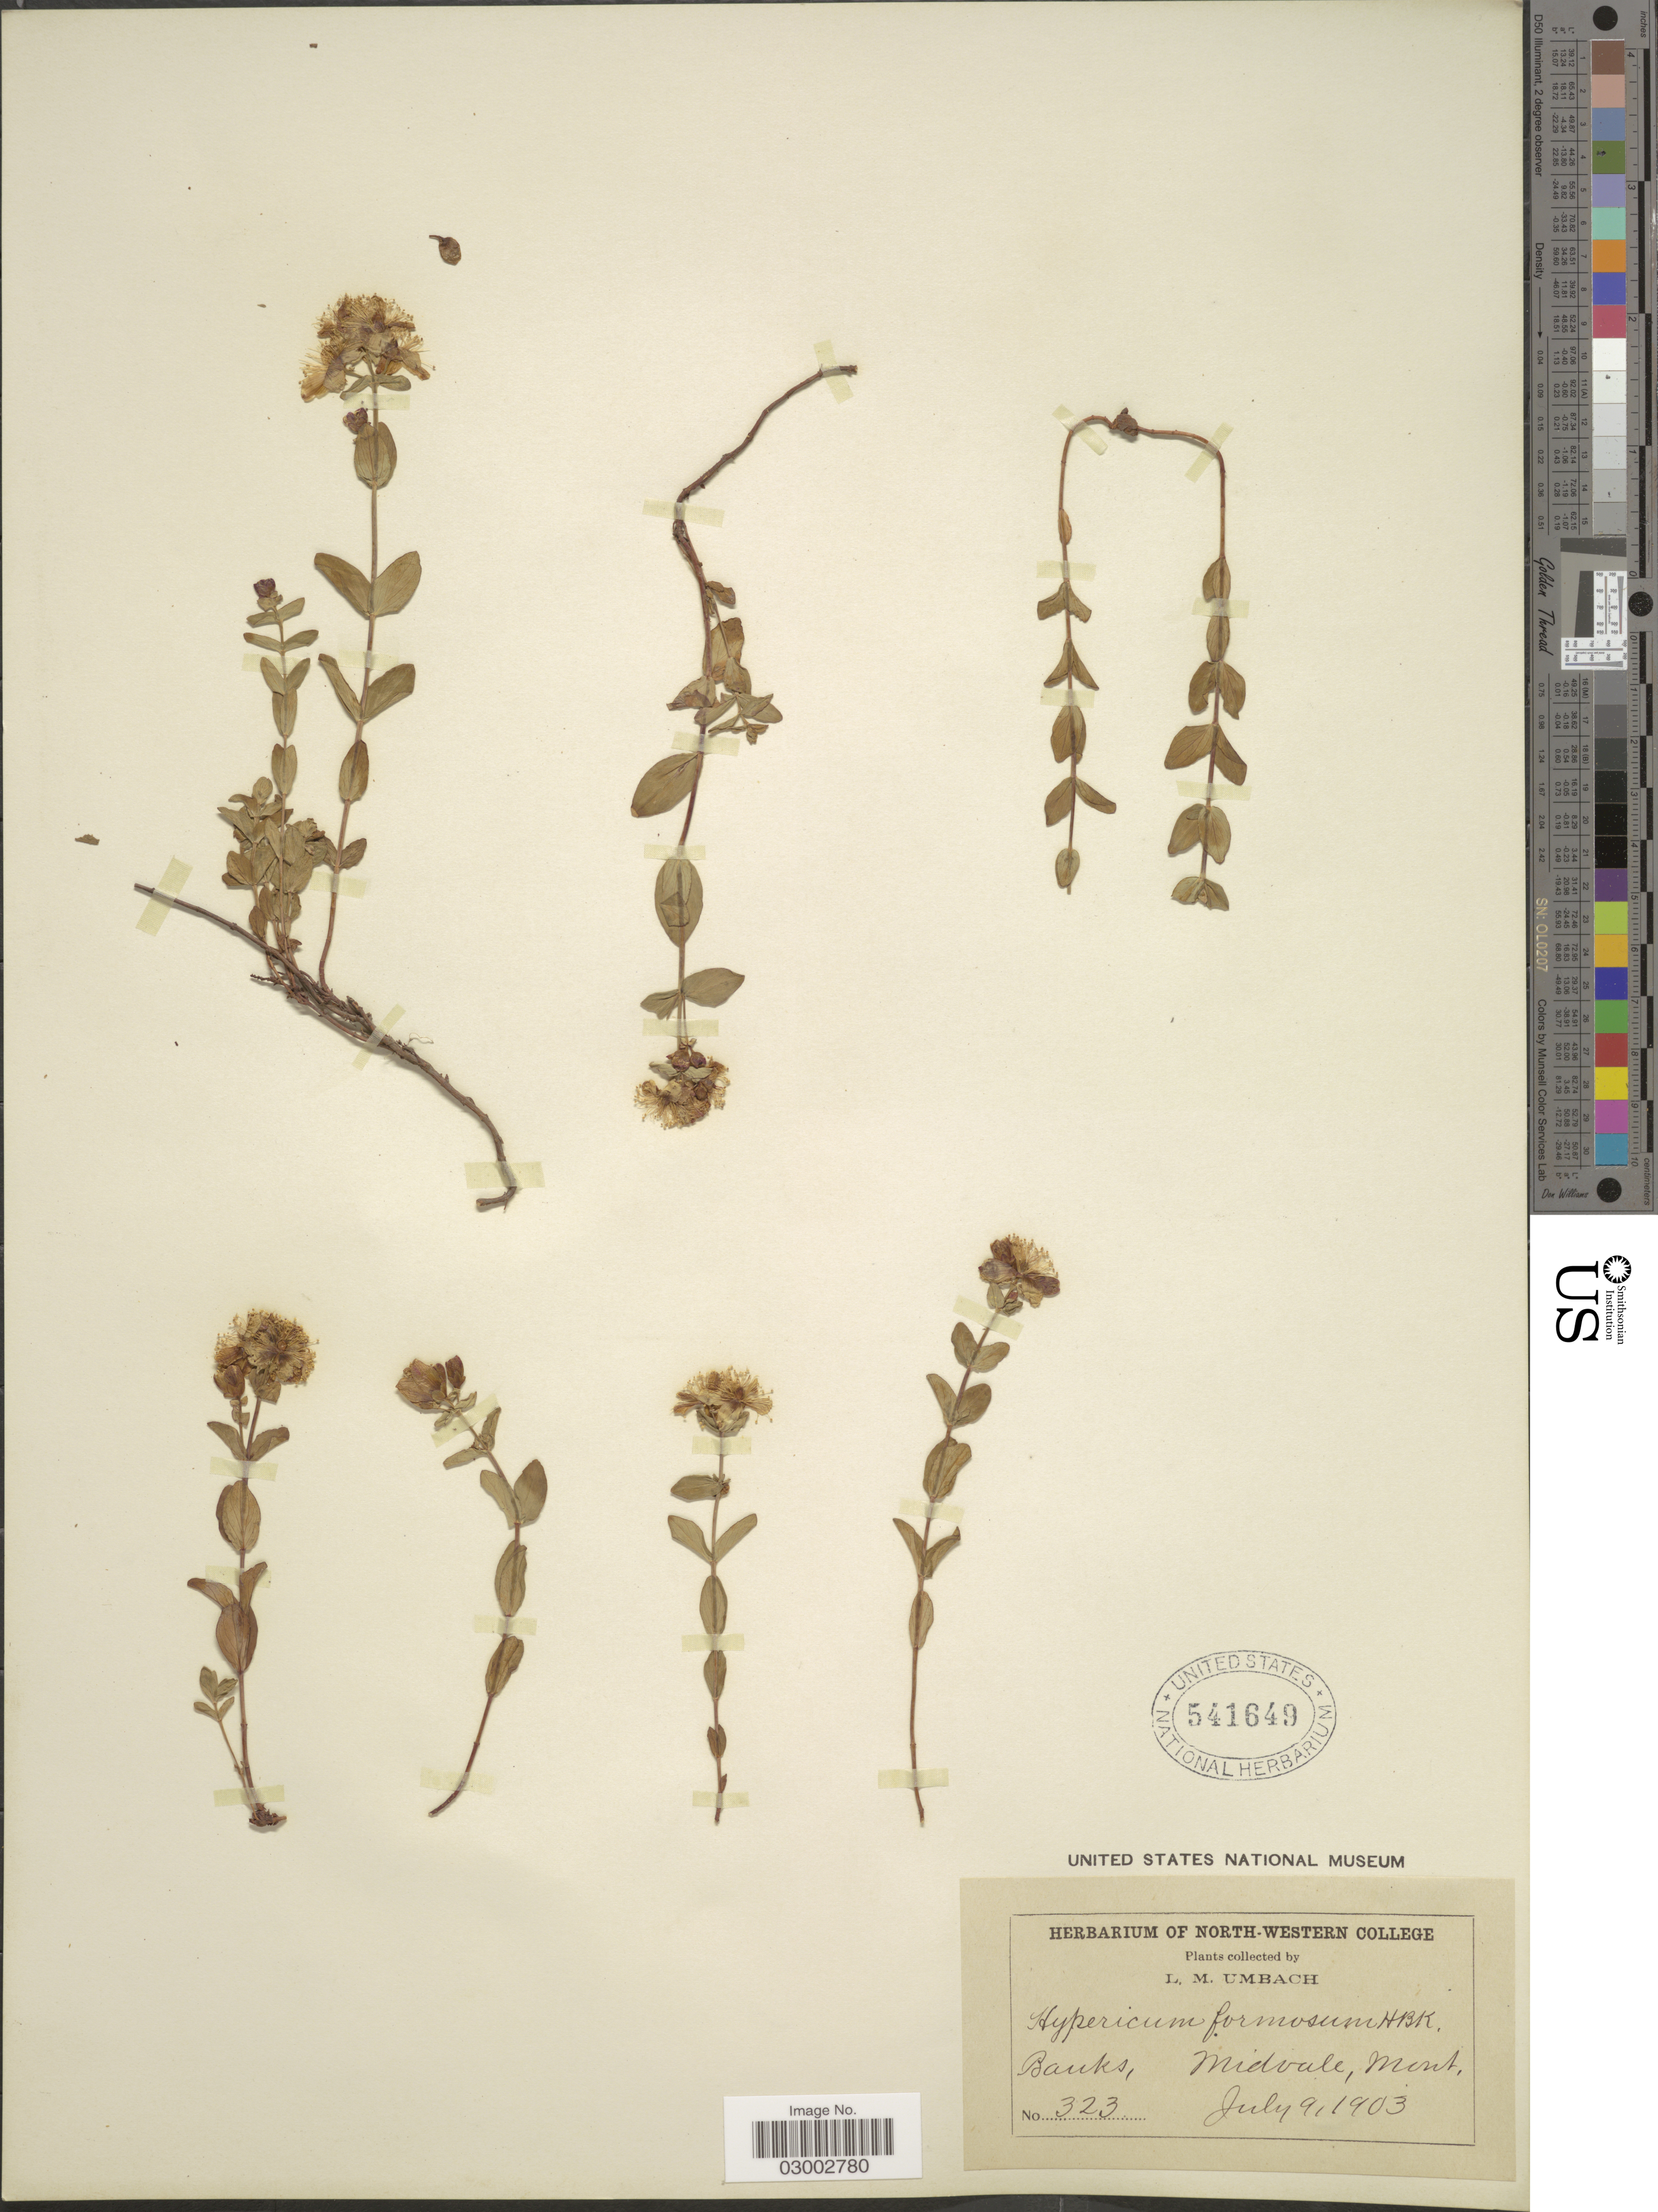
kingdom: Plantae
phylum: Tracheophyta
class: Magnoliopsida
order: Malpighiales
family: Hypericaceae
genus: Hypericum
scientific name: Hypericum scouleri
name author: Hook.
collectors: L. M. Umbach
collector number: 323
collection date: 1903-07-09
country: United States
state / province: Montana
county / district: Lincoln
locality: Banks, Midvale.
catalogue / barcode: US 541649